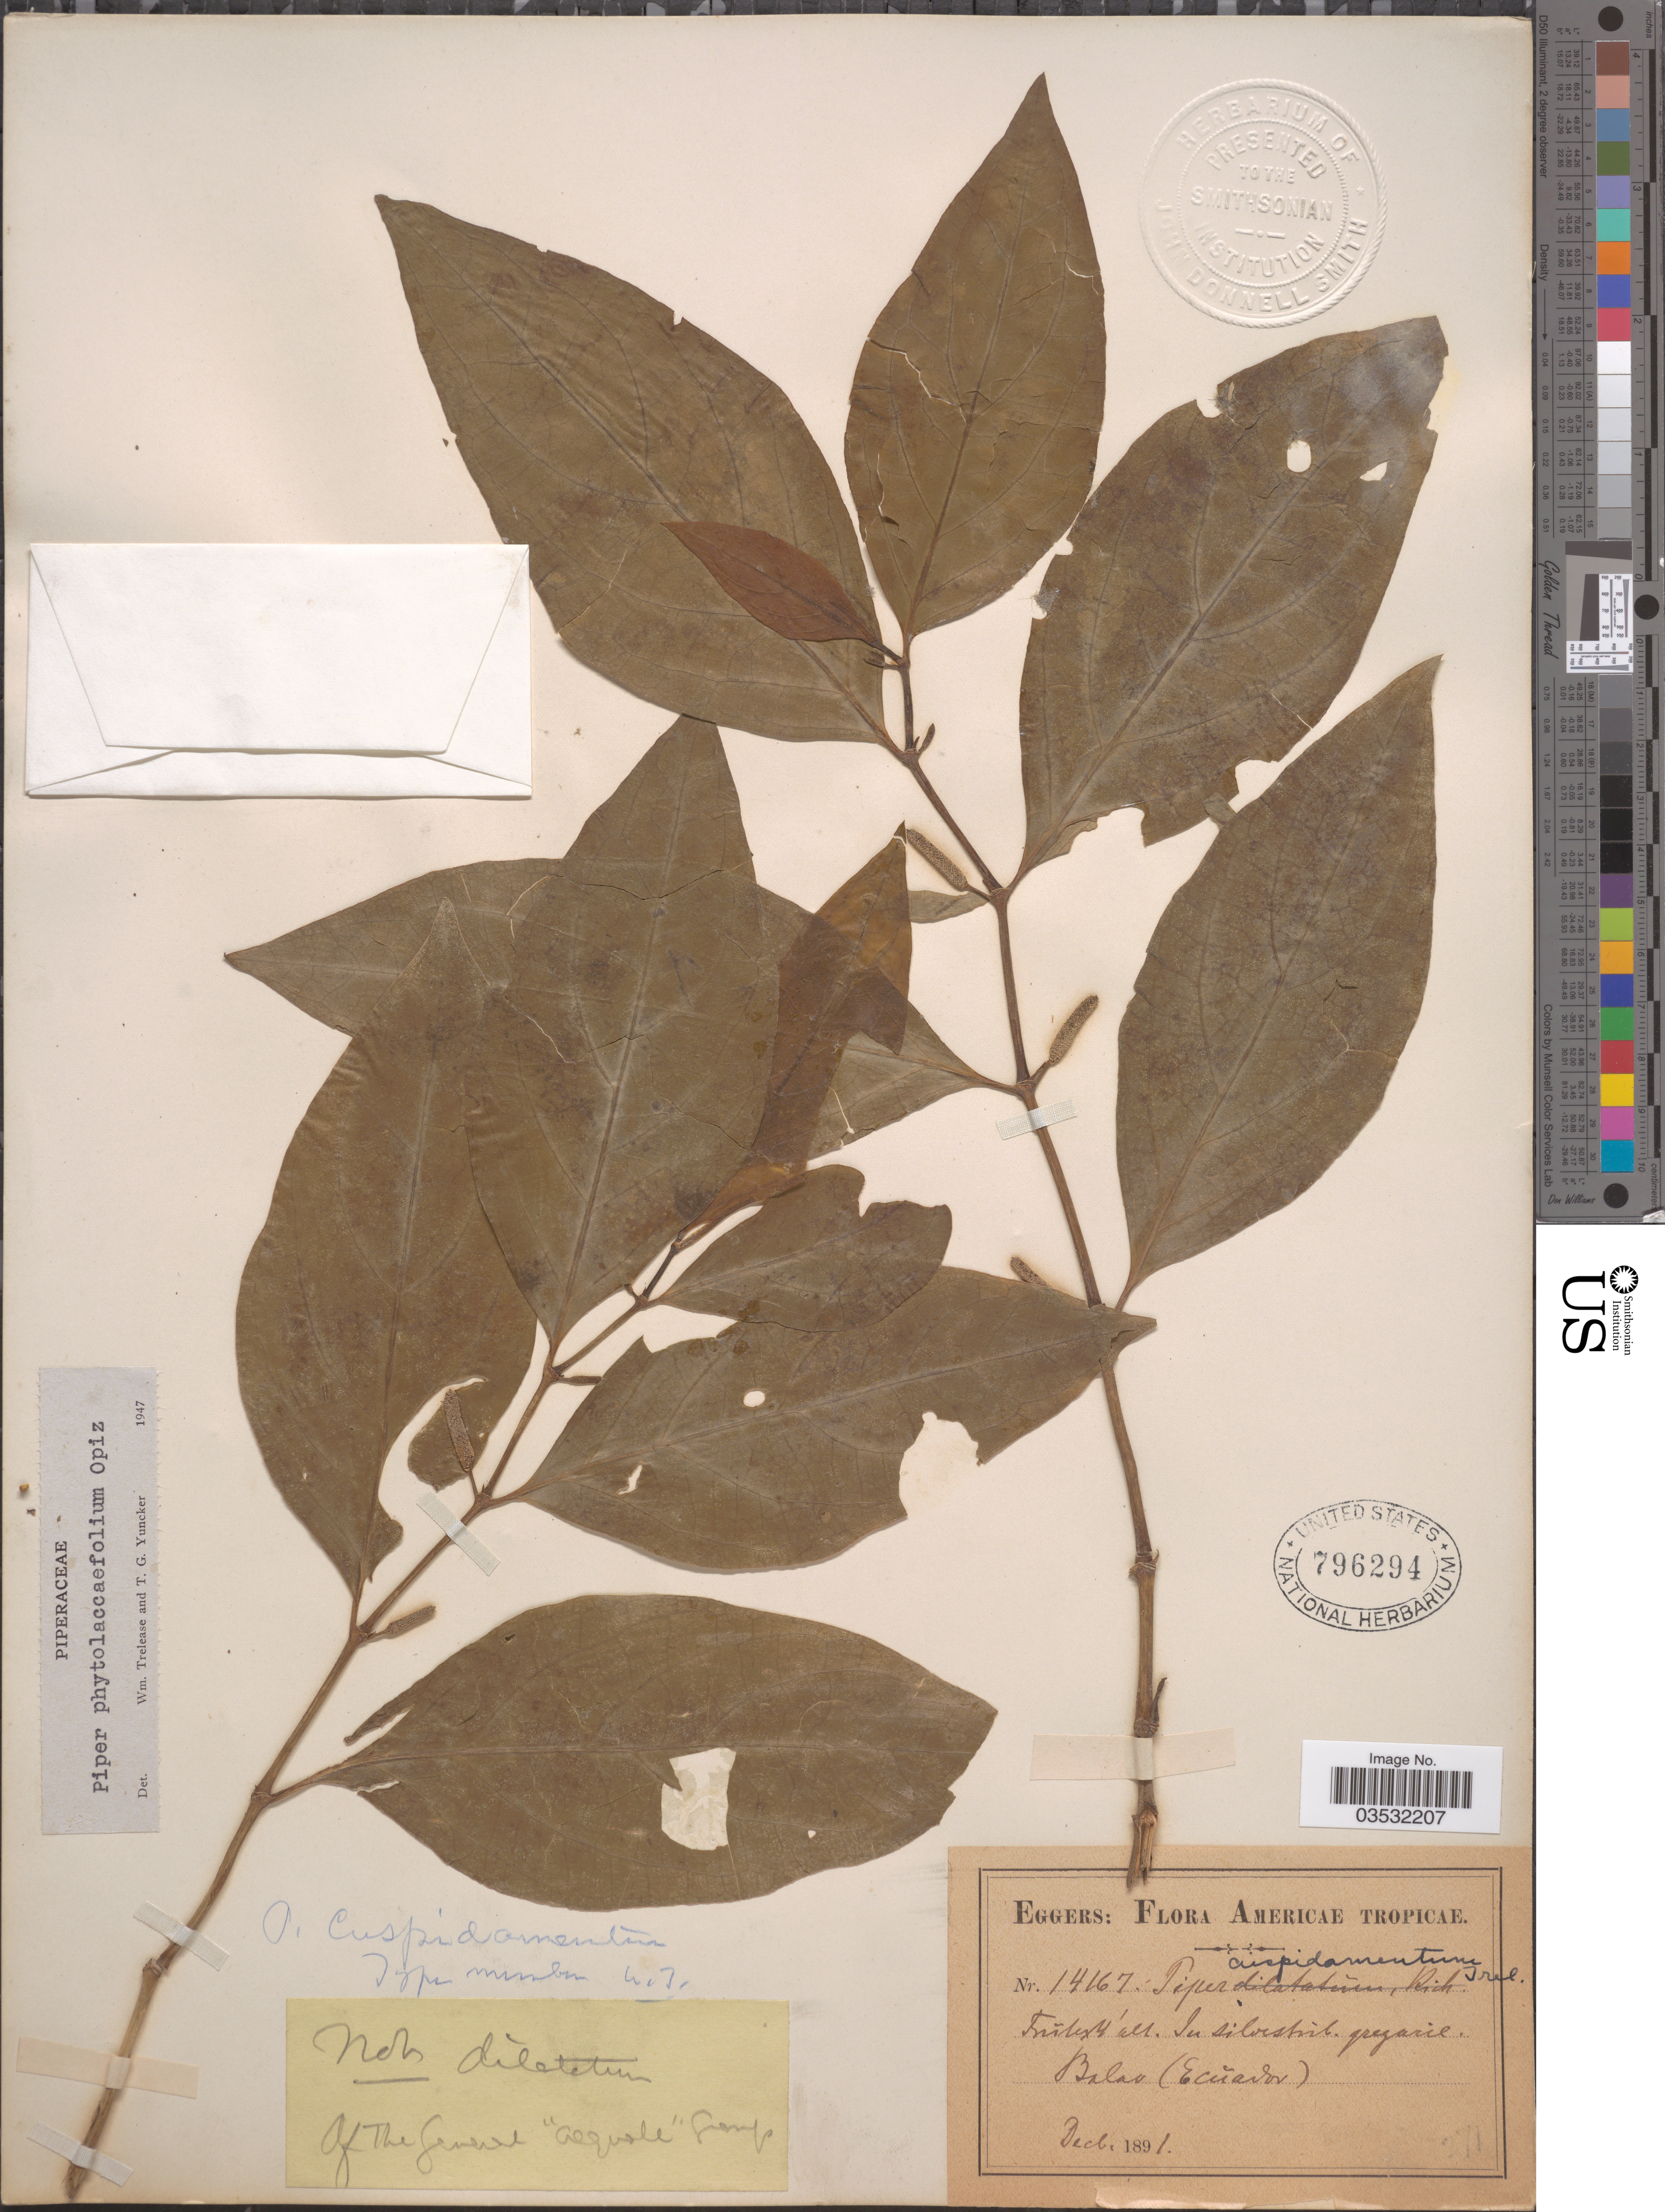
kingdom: Plantae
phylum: Tracheophyta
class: Magnoliopsida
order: Piperales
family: Piperaceae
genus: Piper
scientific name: Piper phytolaccifolium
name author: Opiz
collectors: -. Eggers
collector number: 14167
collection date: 1891-12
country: Ecuador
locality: Americae Tropicae. Balao.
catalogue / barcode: US 796294